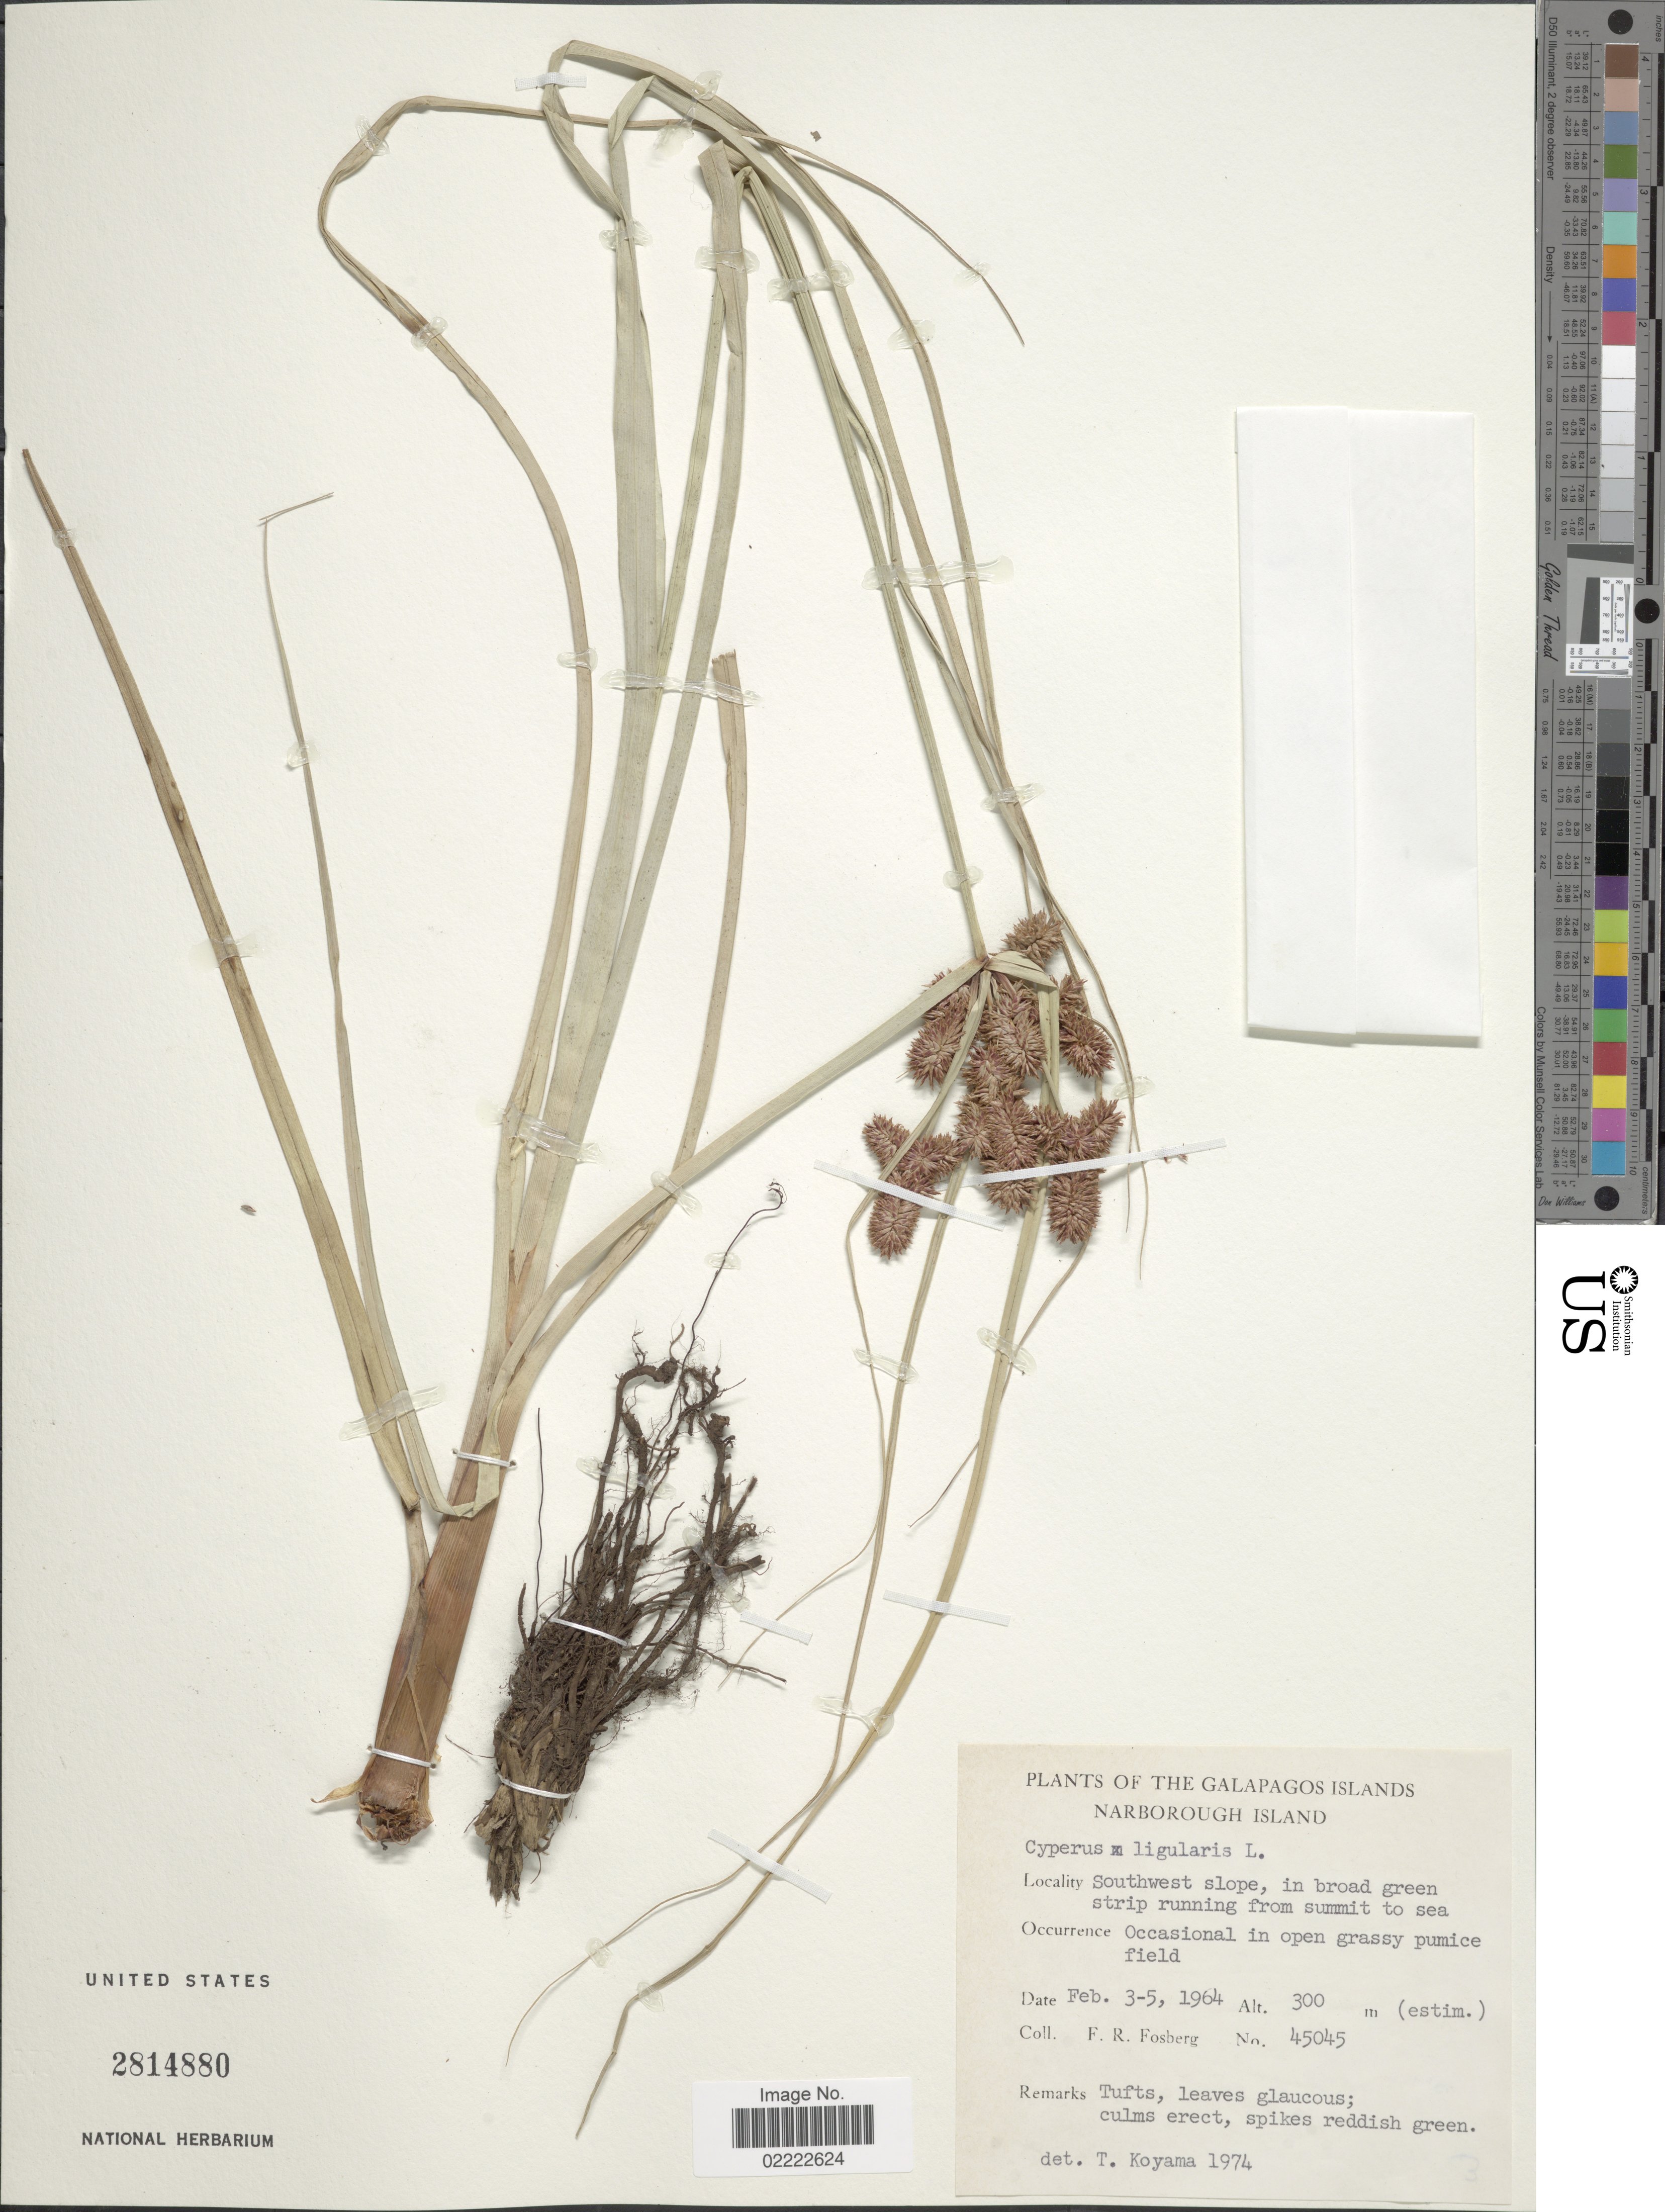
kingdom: Plantae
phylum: Tracheophyta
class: Liliopsida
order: Poales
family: Cyperaceae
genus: Cyperus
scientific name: Cyperus ligularis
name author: L.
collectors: F. R. Fosberg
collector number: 45045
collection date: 1964-02-03/1964-02-05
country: Ecuador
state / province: Colón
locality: Galapagos Islands, Narborough Island, Southwest slope, in broad green strip running from summit to sea, in open grassy pumice field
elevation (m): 300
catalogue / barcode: US 2814880